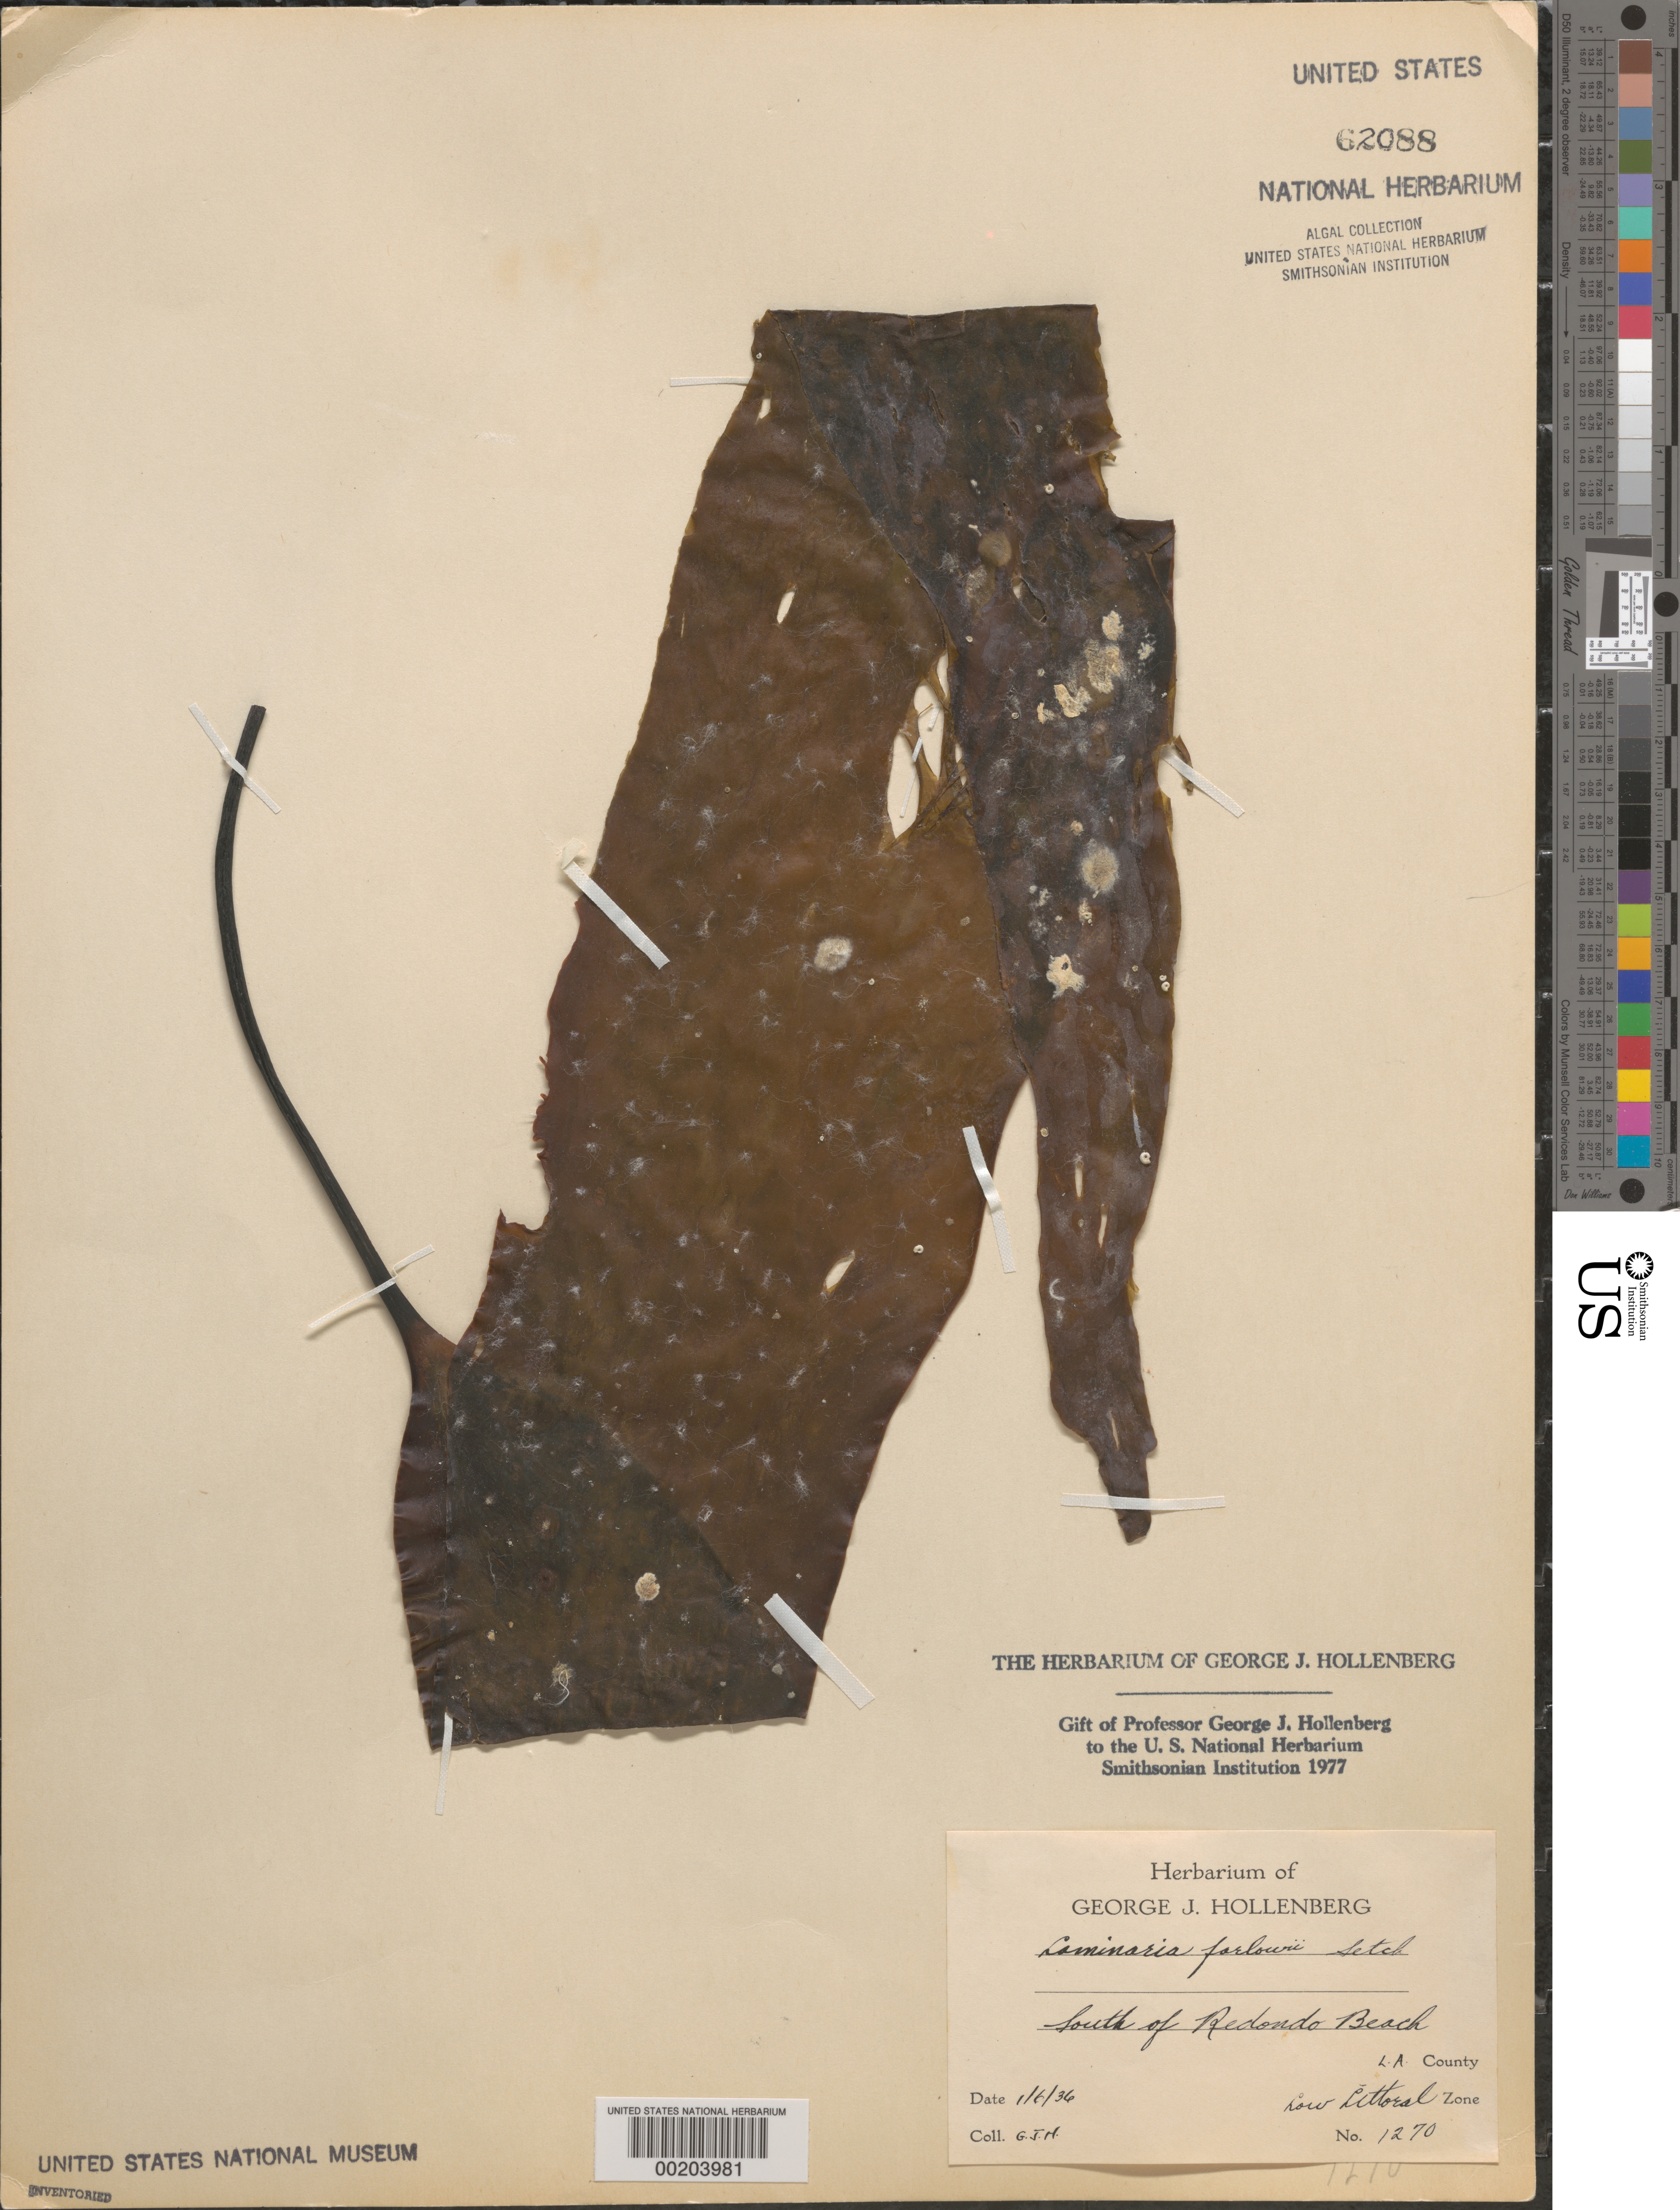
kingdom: Chromista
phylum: Ochrophyta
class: Phaeophyceae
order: Laminariales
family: Laminariaceae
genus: Laminaria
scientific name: Laminaria farlowii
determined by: Hollenberg, George J.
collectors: G. Hollenberg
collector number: GJH 1270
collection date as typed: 06 Jan 1936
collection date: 1936-01-06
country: United States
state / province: California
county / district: Los Angeles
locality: South of Redondo Beach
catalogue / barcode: US 62088